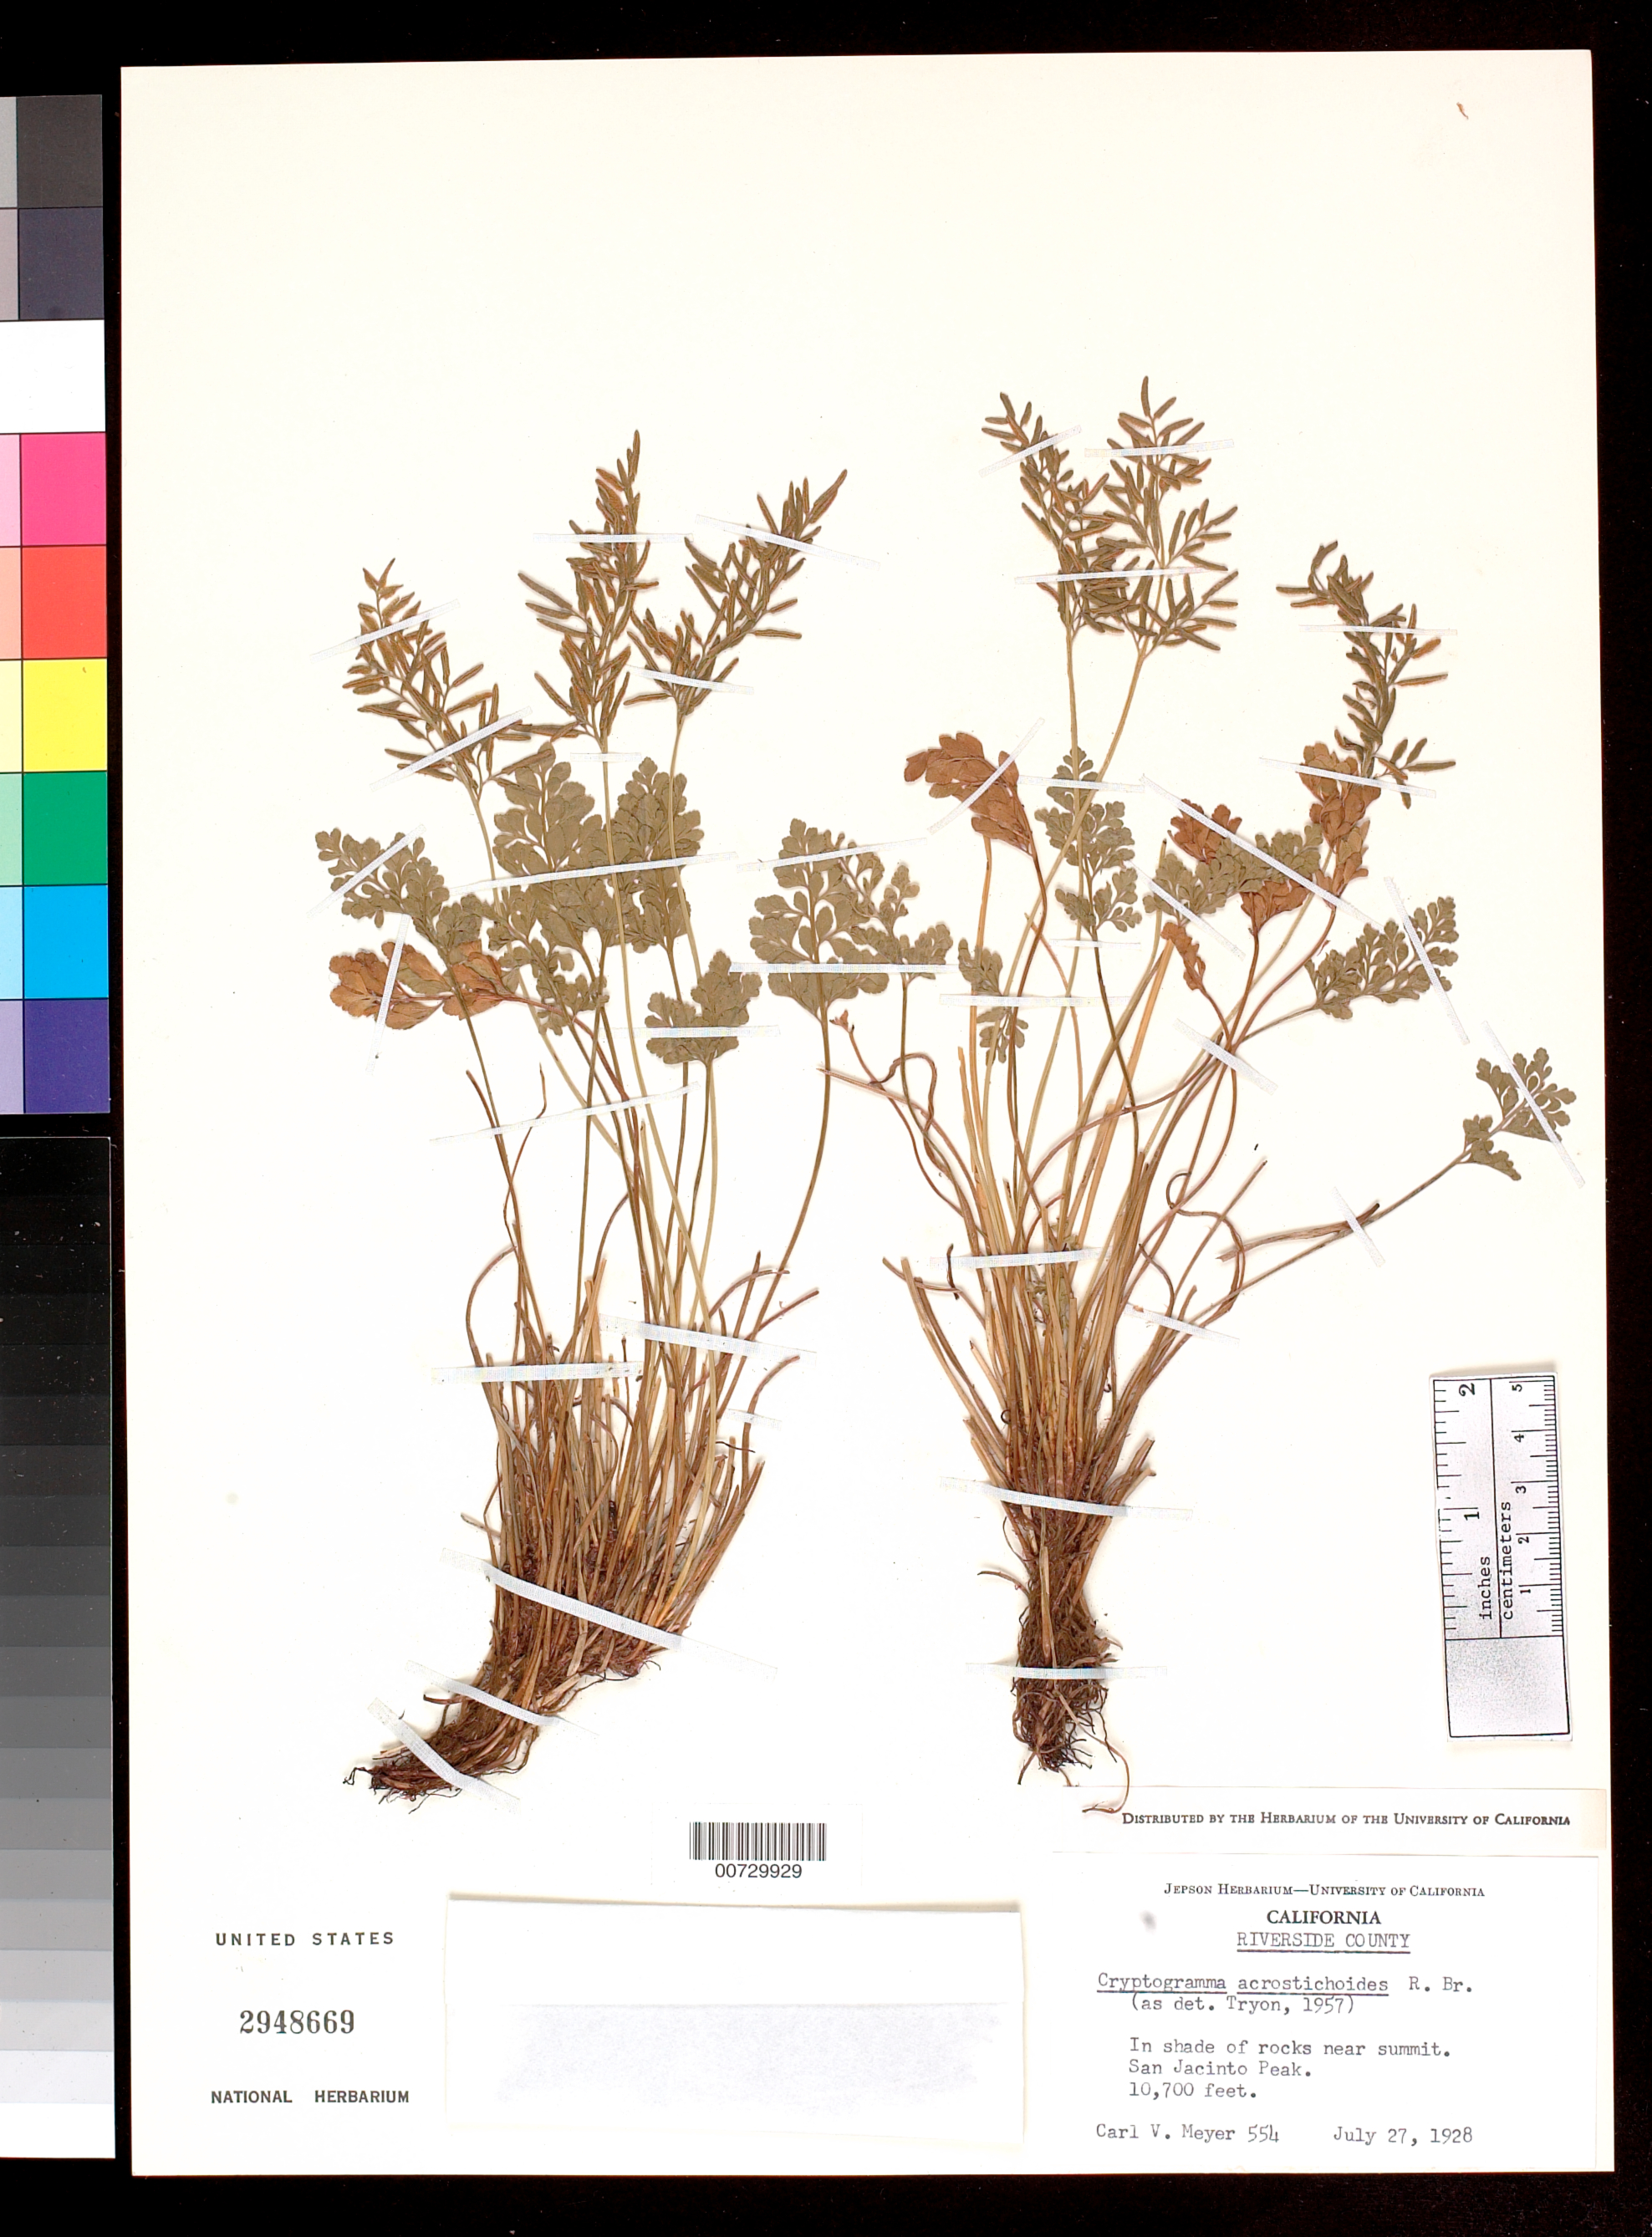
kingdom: Plantae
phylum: Tracheophyta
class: Polypodiopsida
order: Polypodiales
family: Pteridaceae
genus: Cryptogramma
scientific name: Cryptogramma acrostichoides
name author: R. Br.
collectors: C. V. Meyer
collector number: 554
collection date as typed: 27 Jul 1928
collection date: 1928-07-27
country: United States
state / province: California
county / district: Riverside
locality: San Jacinto Peak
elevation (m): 3261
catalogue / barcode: US 2948669